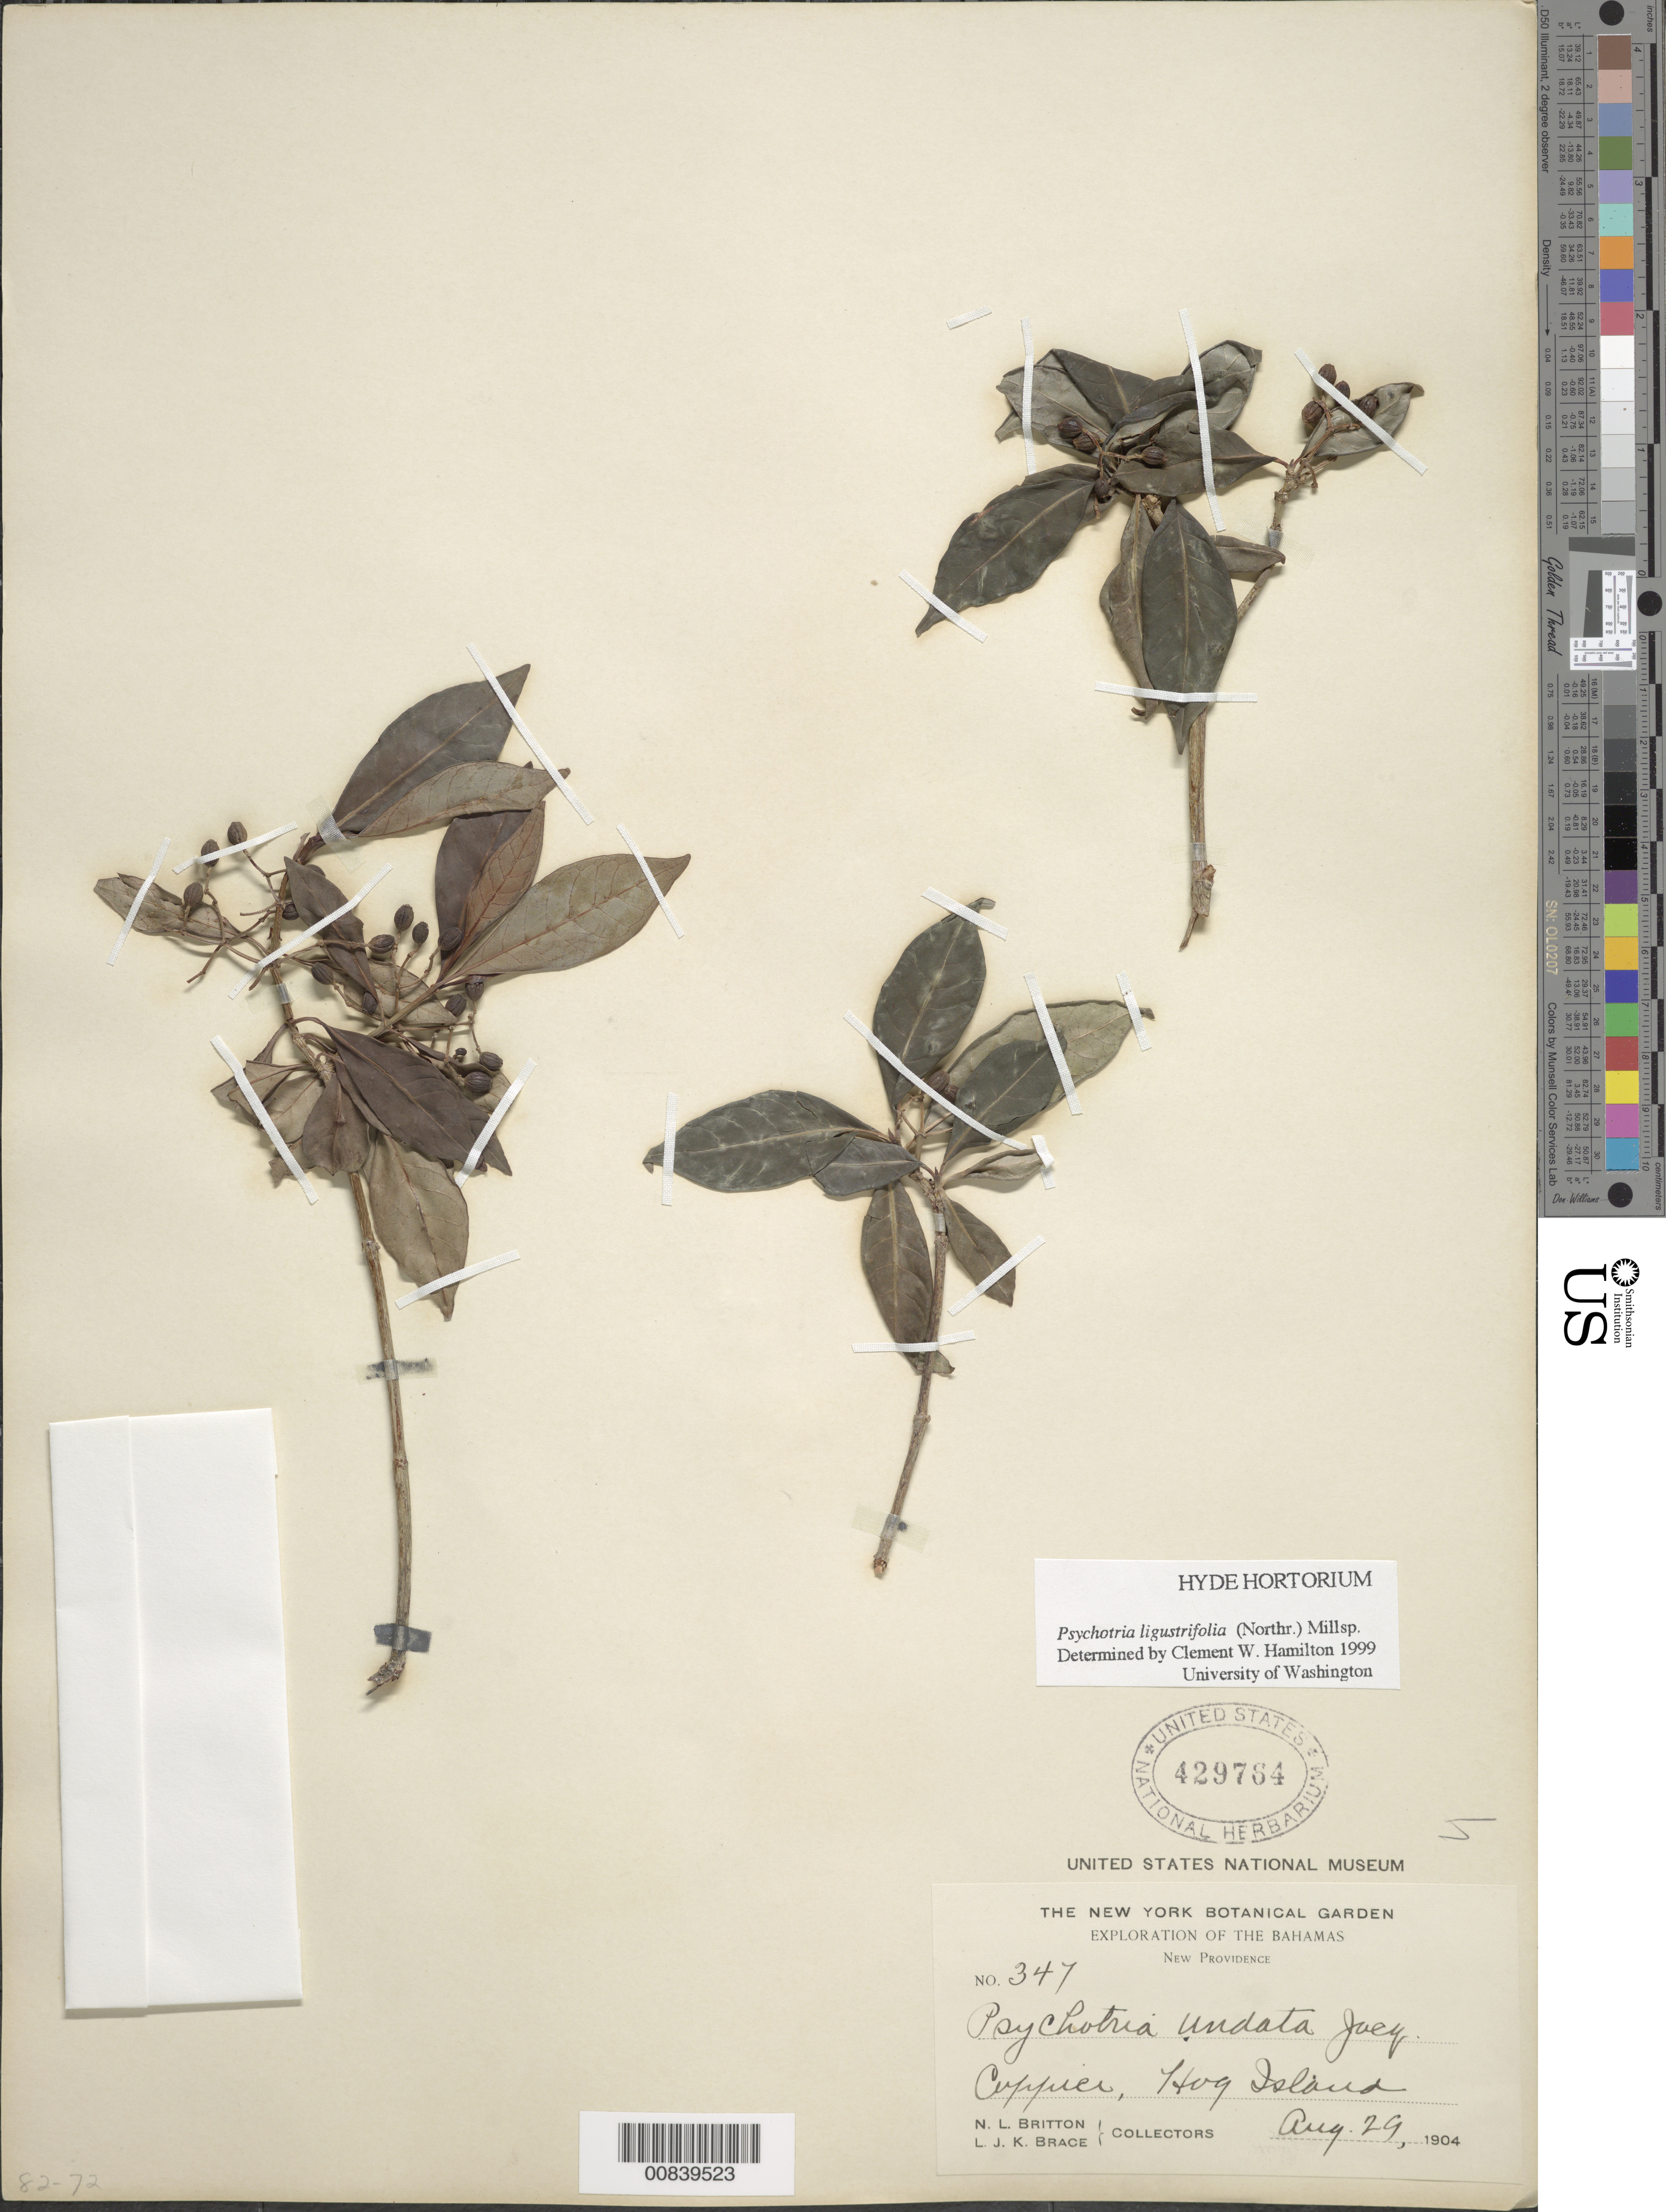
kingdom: Plantae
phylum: Tracheophyta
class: Magnoliopsida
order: Gentianales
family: Rubiaceae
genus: Psychotria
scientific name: Psychotria ligustrifolia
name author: (Northr.) Millsp.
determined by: Hamilton, C. W.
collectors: N. Britton & L. J. K. Brace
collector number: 347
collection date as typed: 29 Aug 1904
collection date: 1904-08-29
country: Bahamas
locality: New Providence. Cuppier, Hog Island.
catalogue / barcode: US 429764